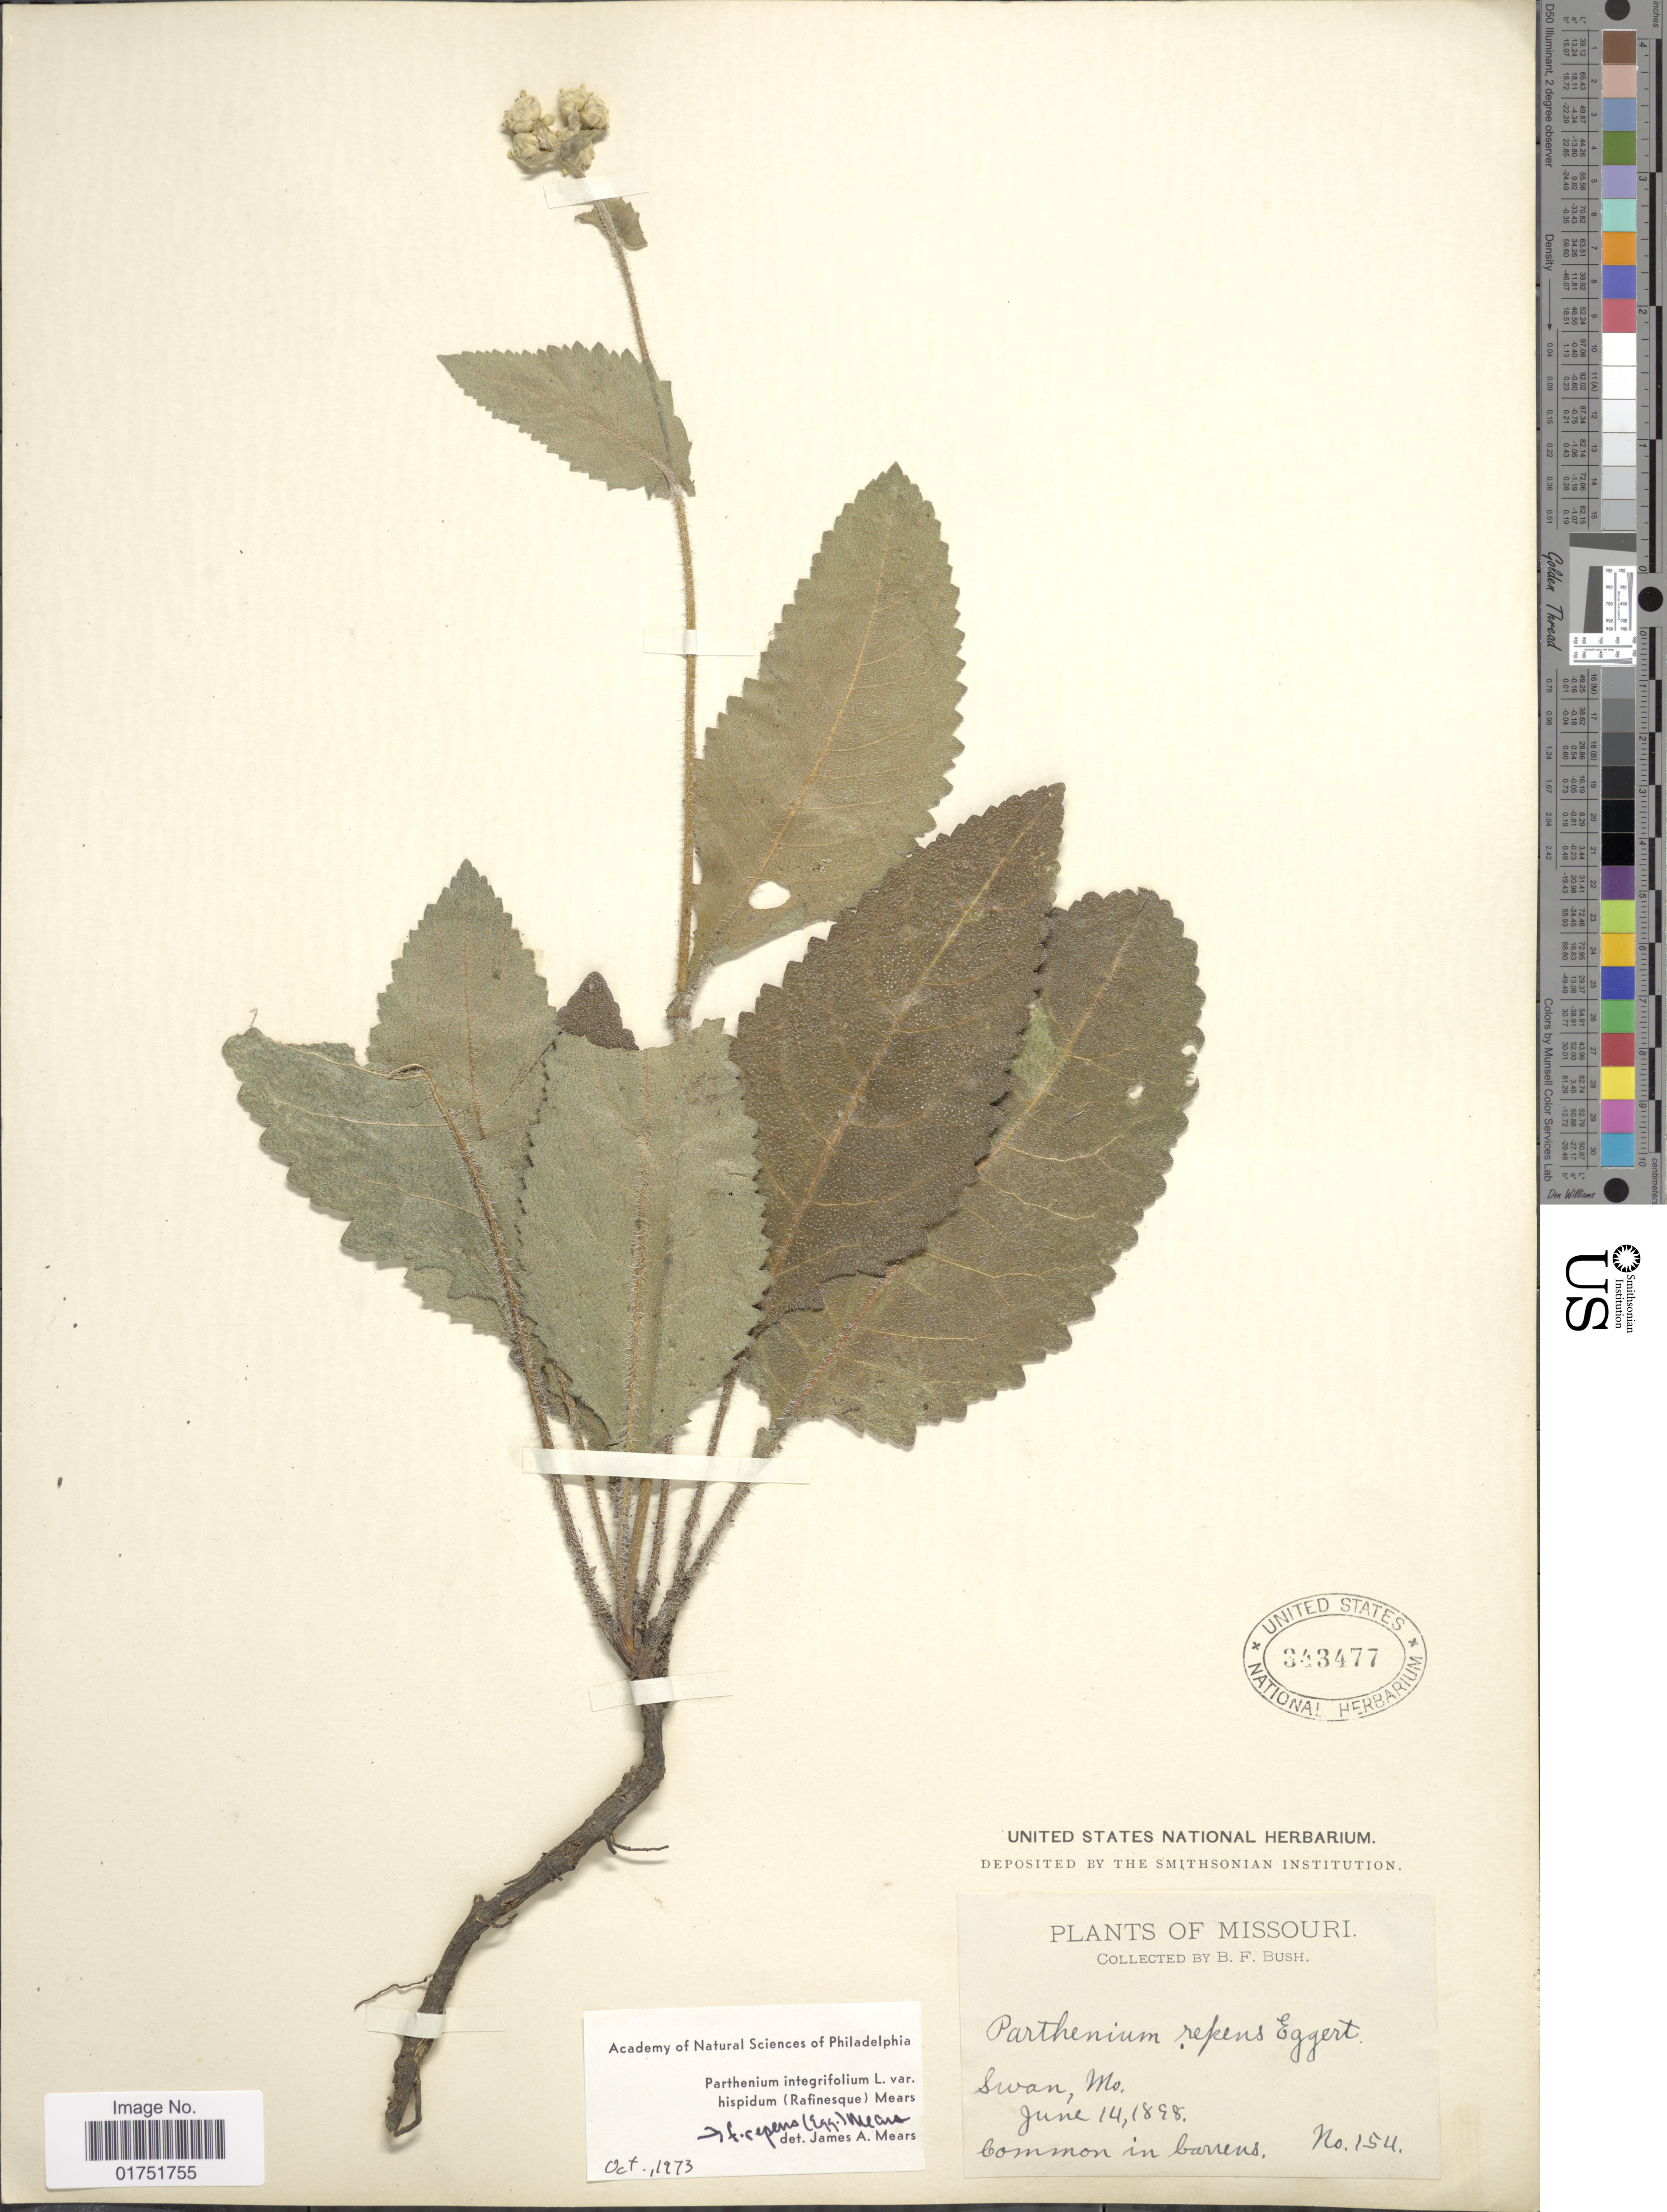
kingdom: Plantae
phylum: Tracheophyta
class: Magnoliopsida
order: Asterales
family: Asteraceae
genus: Parthenium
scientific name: Parthenium hispidum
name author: Raf.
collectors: B. F. Bush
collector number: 154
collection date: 1898-06-14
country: United States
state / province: Missouri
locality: Swan, Mo.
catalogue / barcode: US 343477